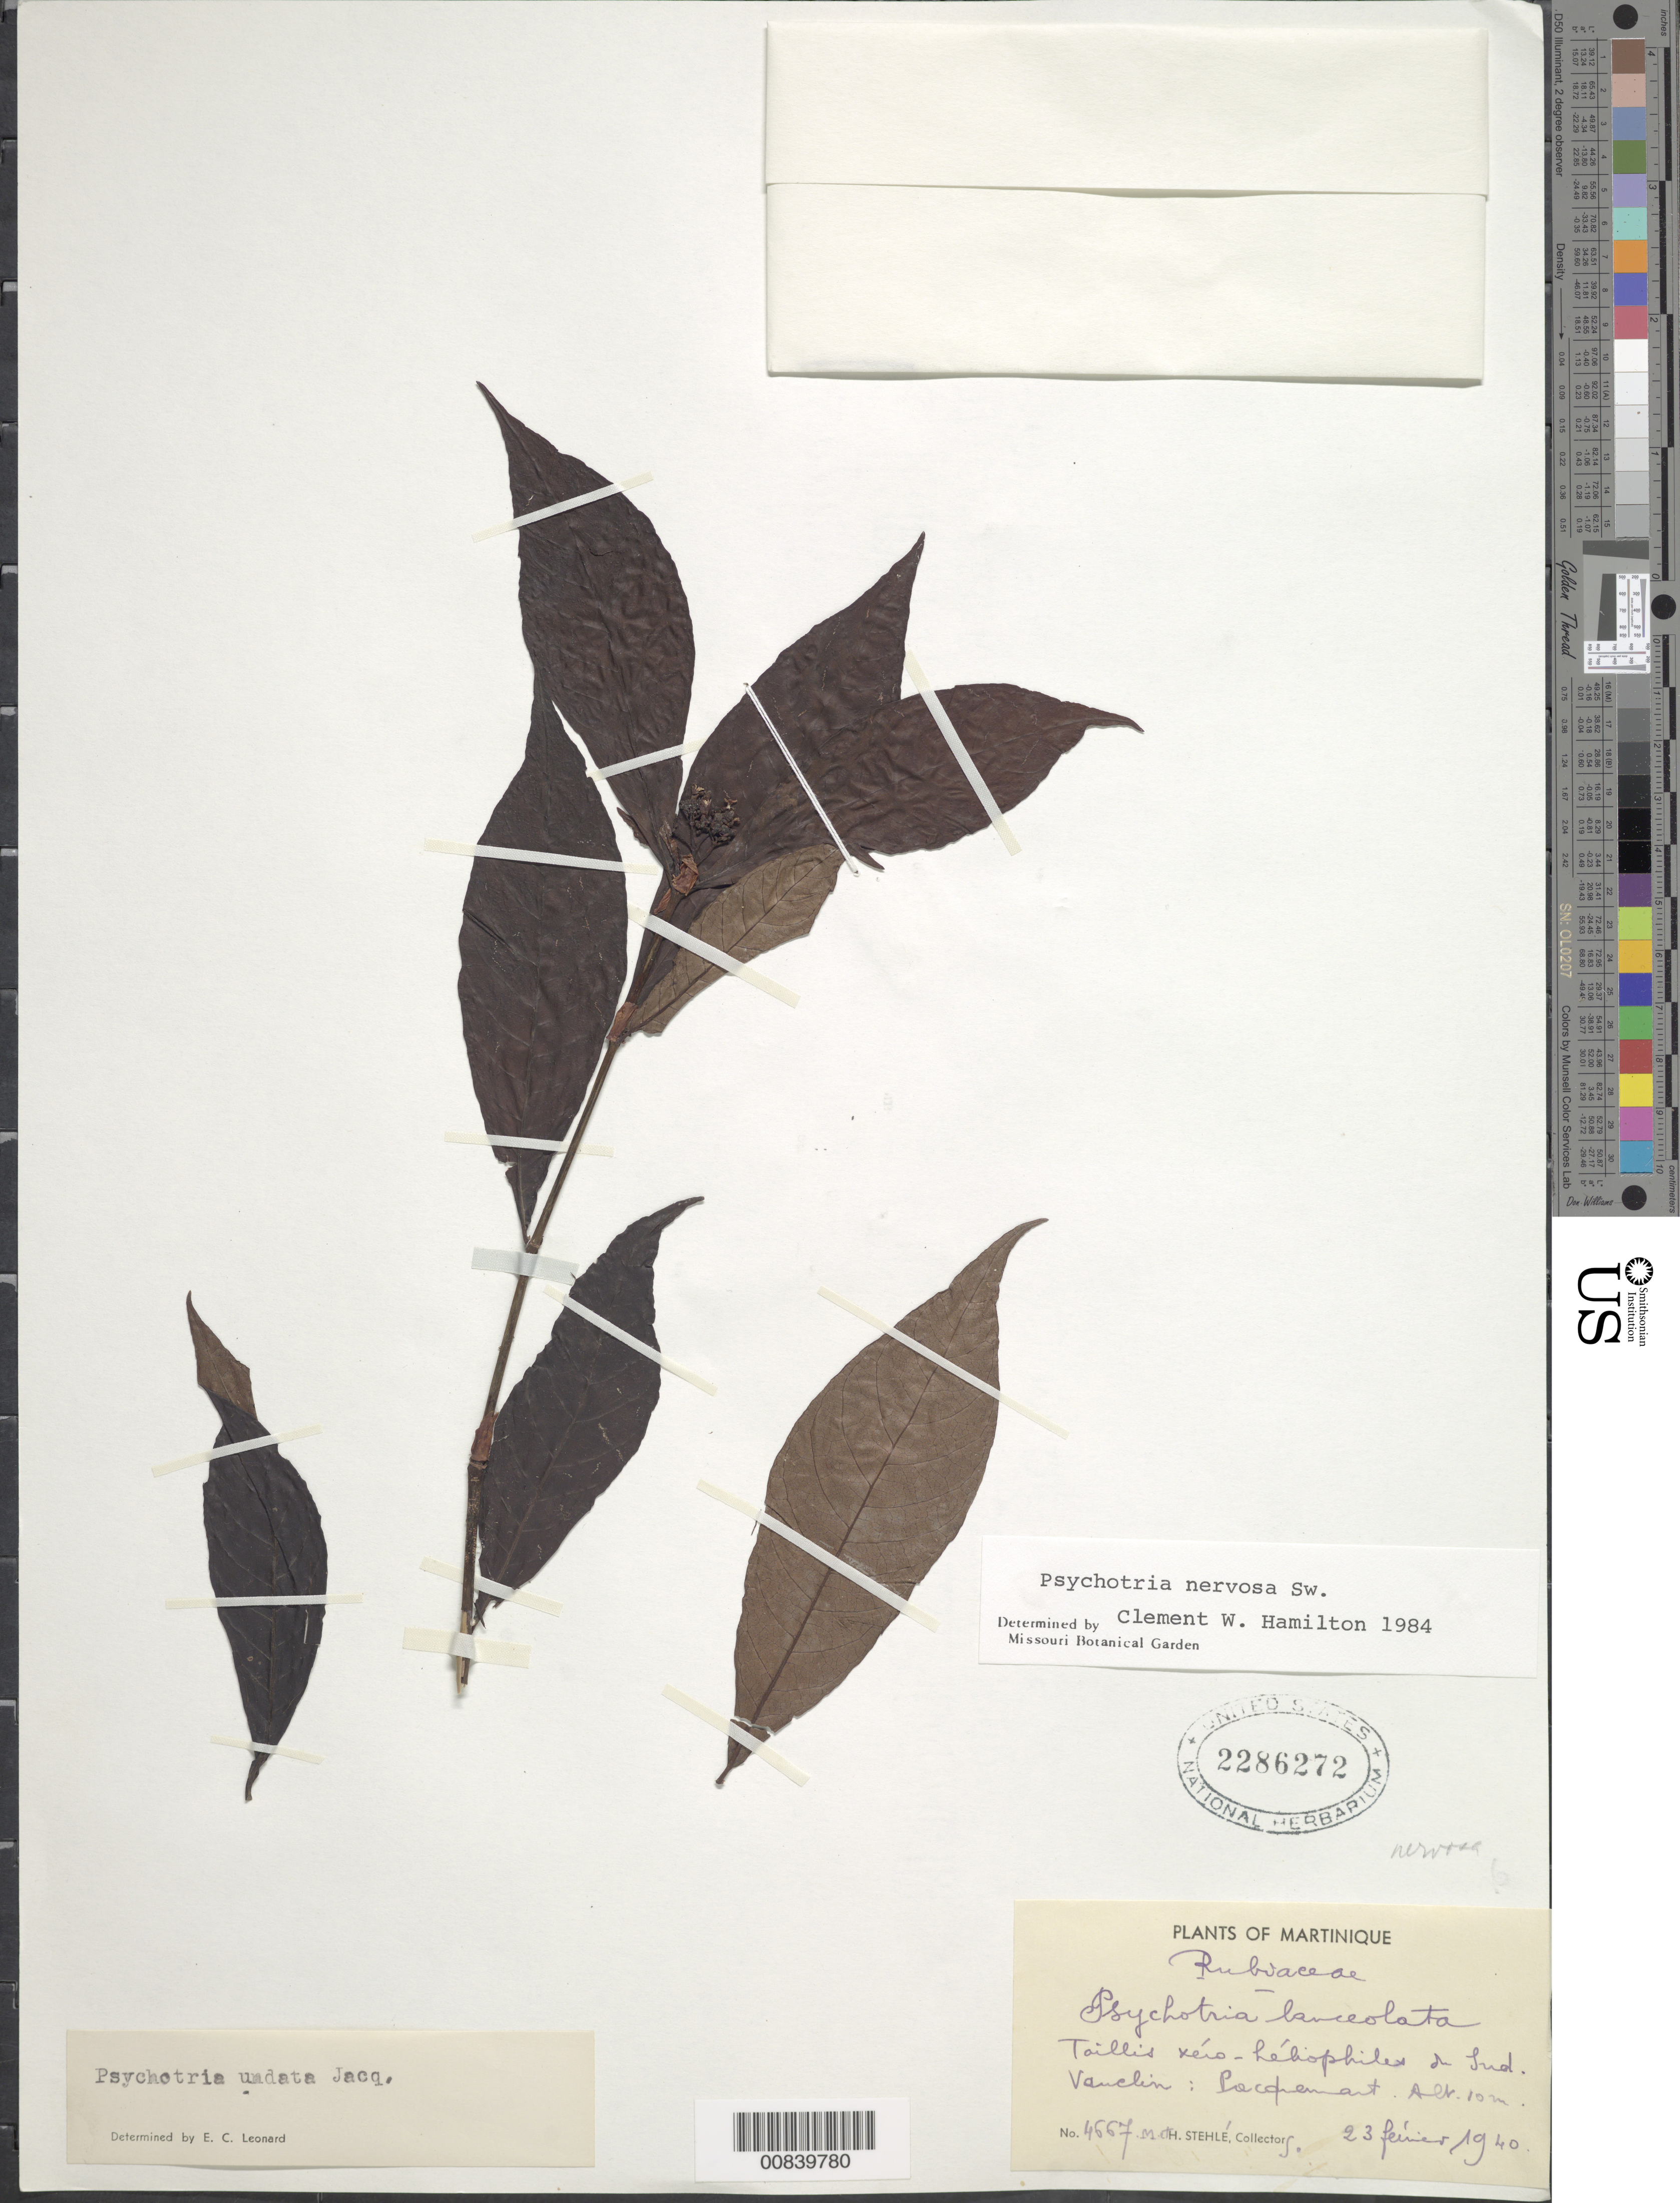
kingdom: Plantae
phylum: Tracheophyta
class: Magnoliopsida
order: Gentianales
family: Rubiaceae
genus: Psychotria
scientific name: Psychotria nervosa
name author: Sw.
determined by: Hamilton, C. W.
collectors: H. Stehlé & M. Stehlé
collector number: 4667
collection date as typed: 23 Feb 1940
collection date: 1940-02-23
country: Martinique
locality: Vauclin: Precopemart (sp?)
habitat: Taillis vérs-héliophiles du Sud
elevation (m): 10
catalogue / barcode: US 2286272